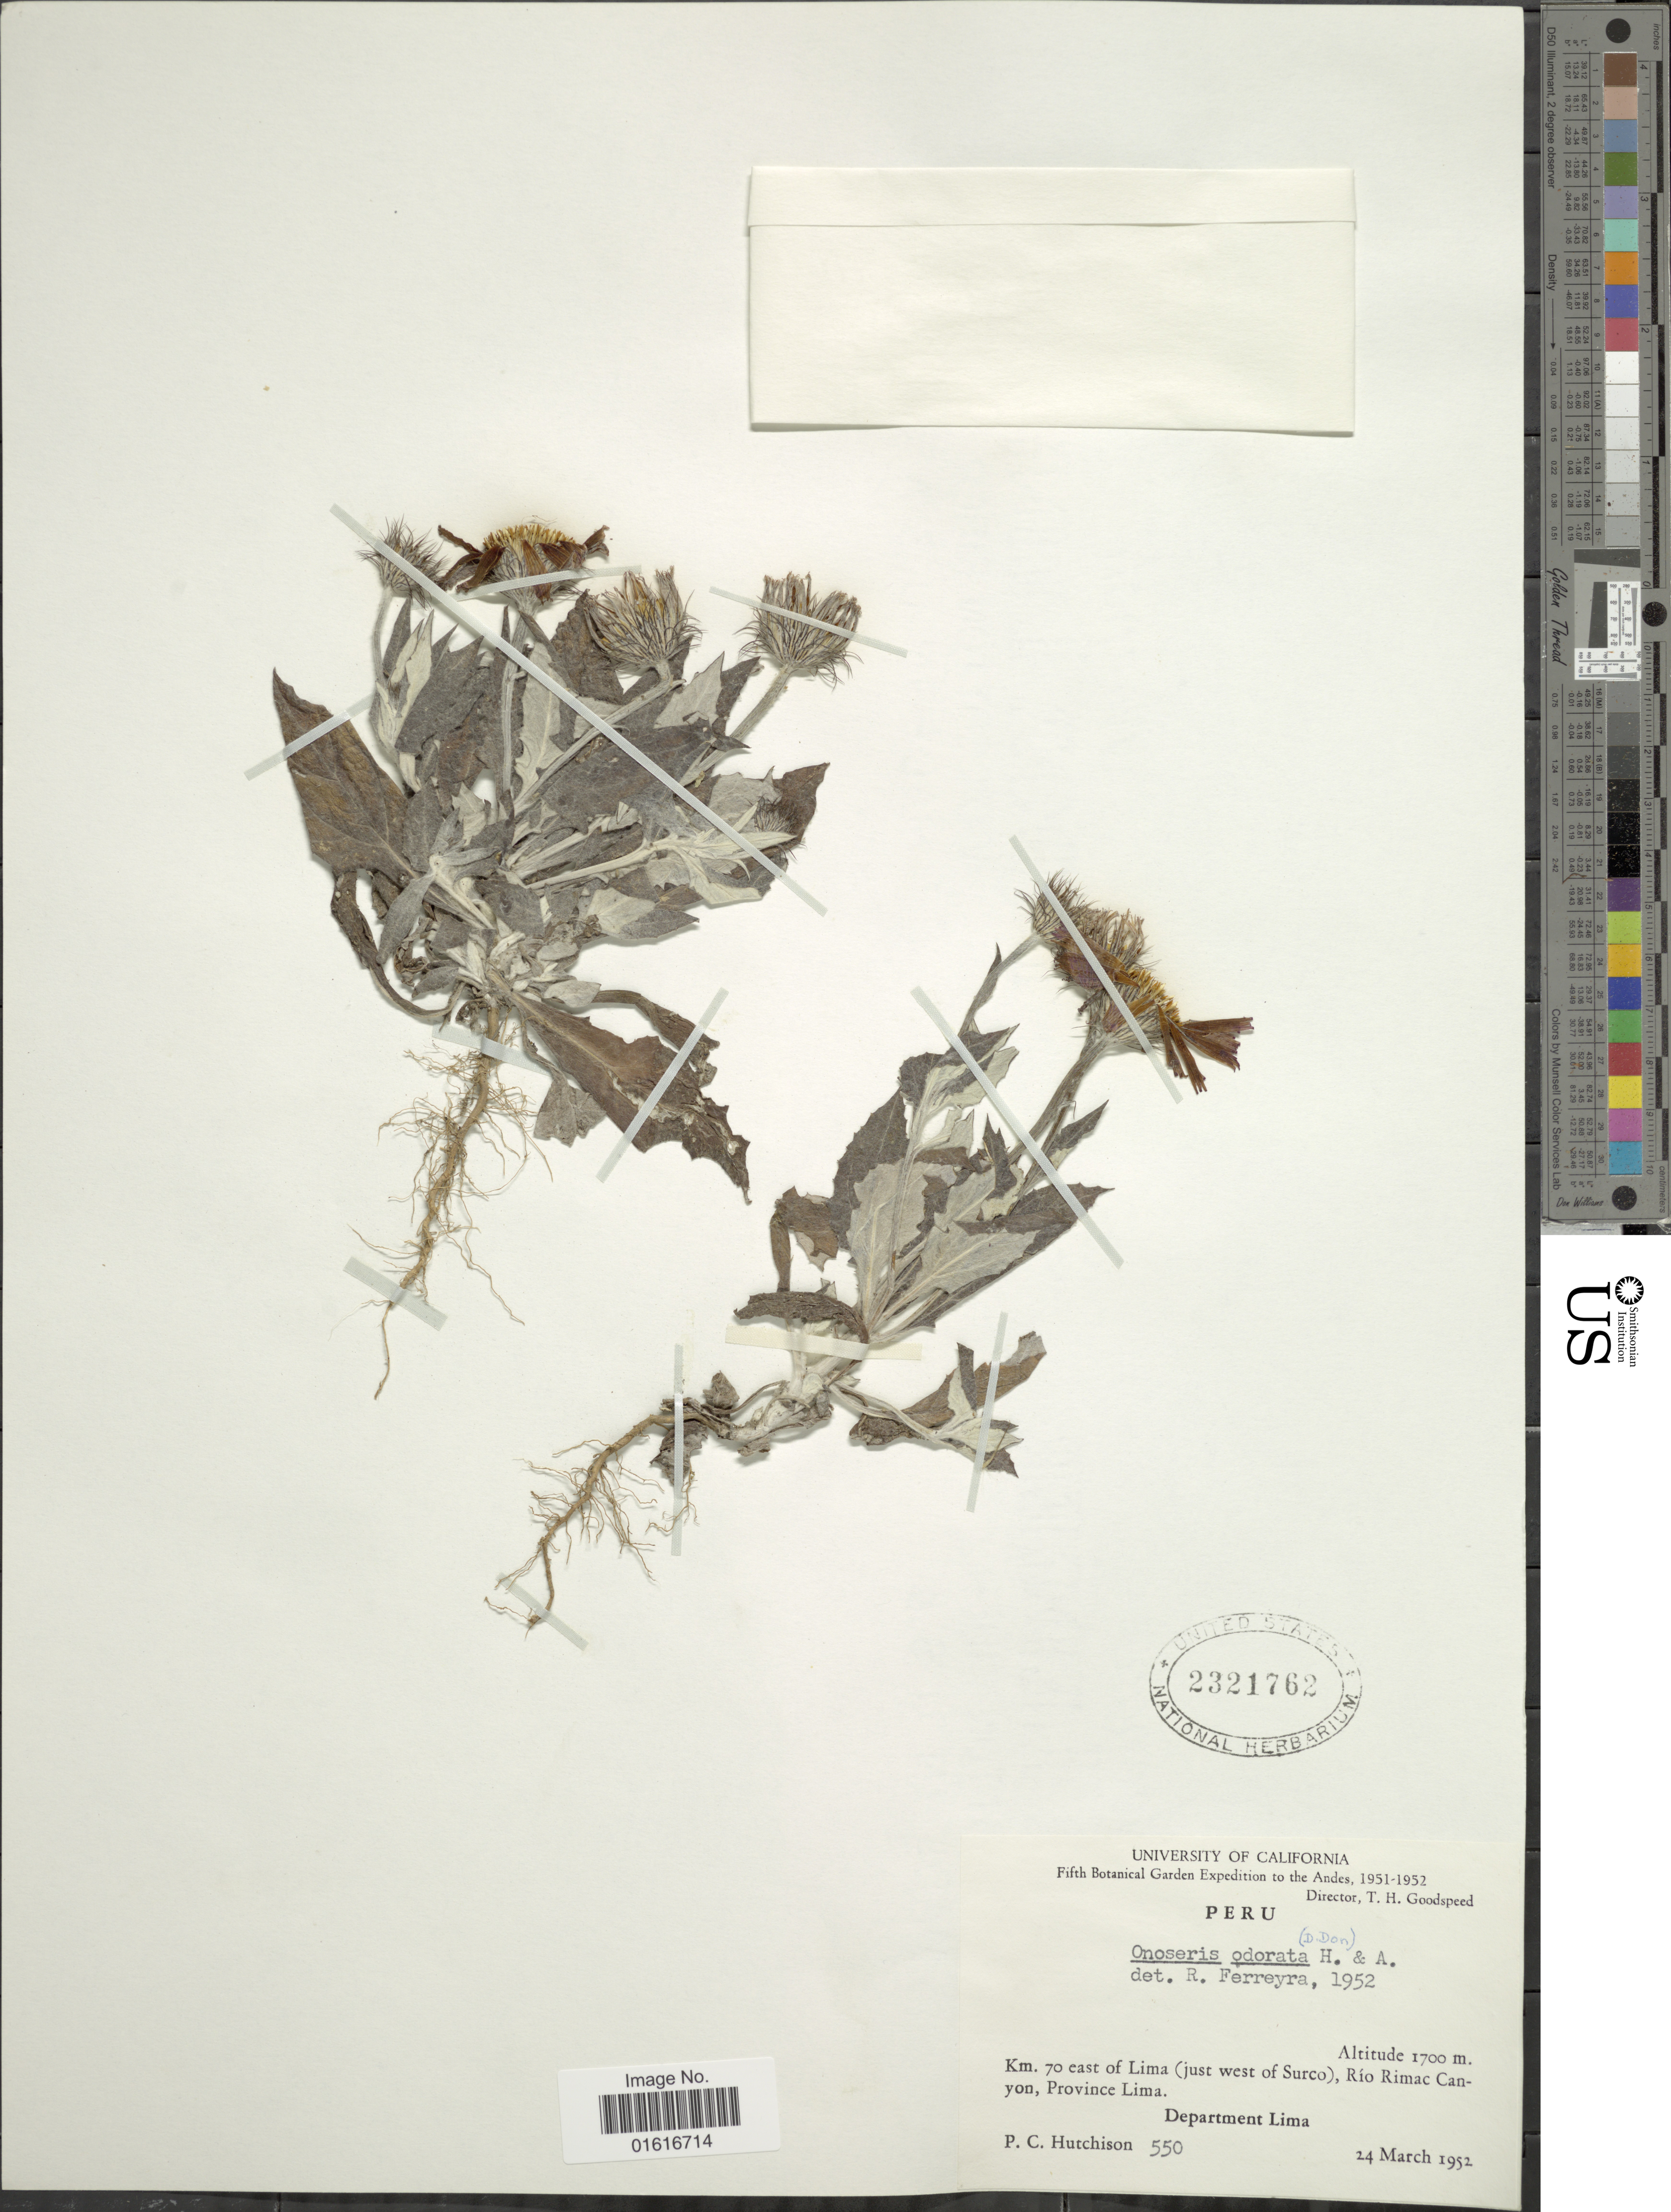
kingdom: Plantae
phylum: Tracheophyta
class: Magnoliopsida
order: Asterales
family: Asteraceae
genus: Onoseris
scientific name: Onoseris odorata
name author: (D. Don) Hook. & Arn.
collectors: P. C. Hutchison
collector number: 550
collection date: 1952-03-24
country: Peru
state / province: Lima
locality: Km 70 east of Lima (just west of Surco), Rio Rimac Canyon, Province Lima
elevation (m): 1700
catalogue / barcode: US 2321762